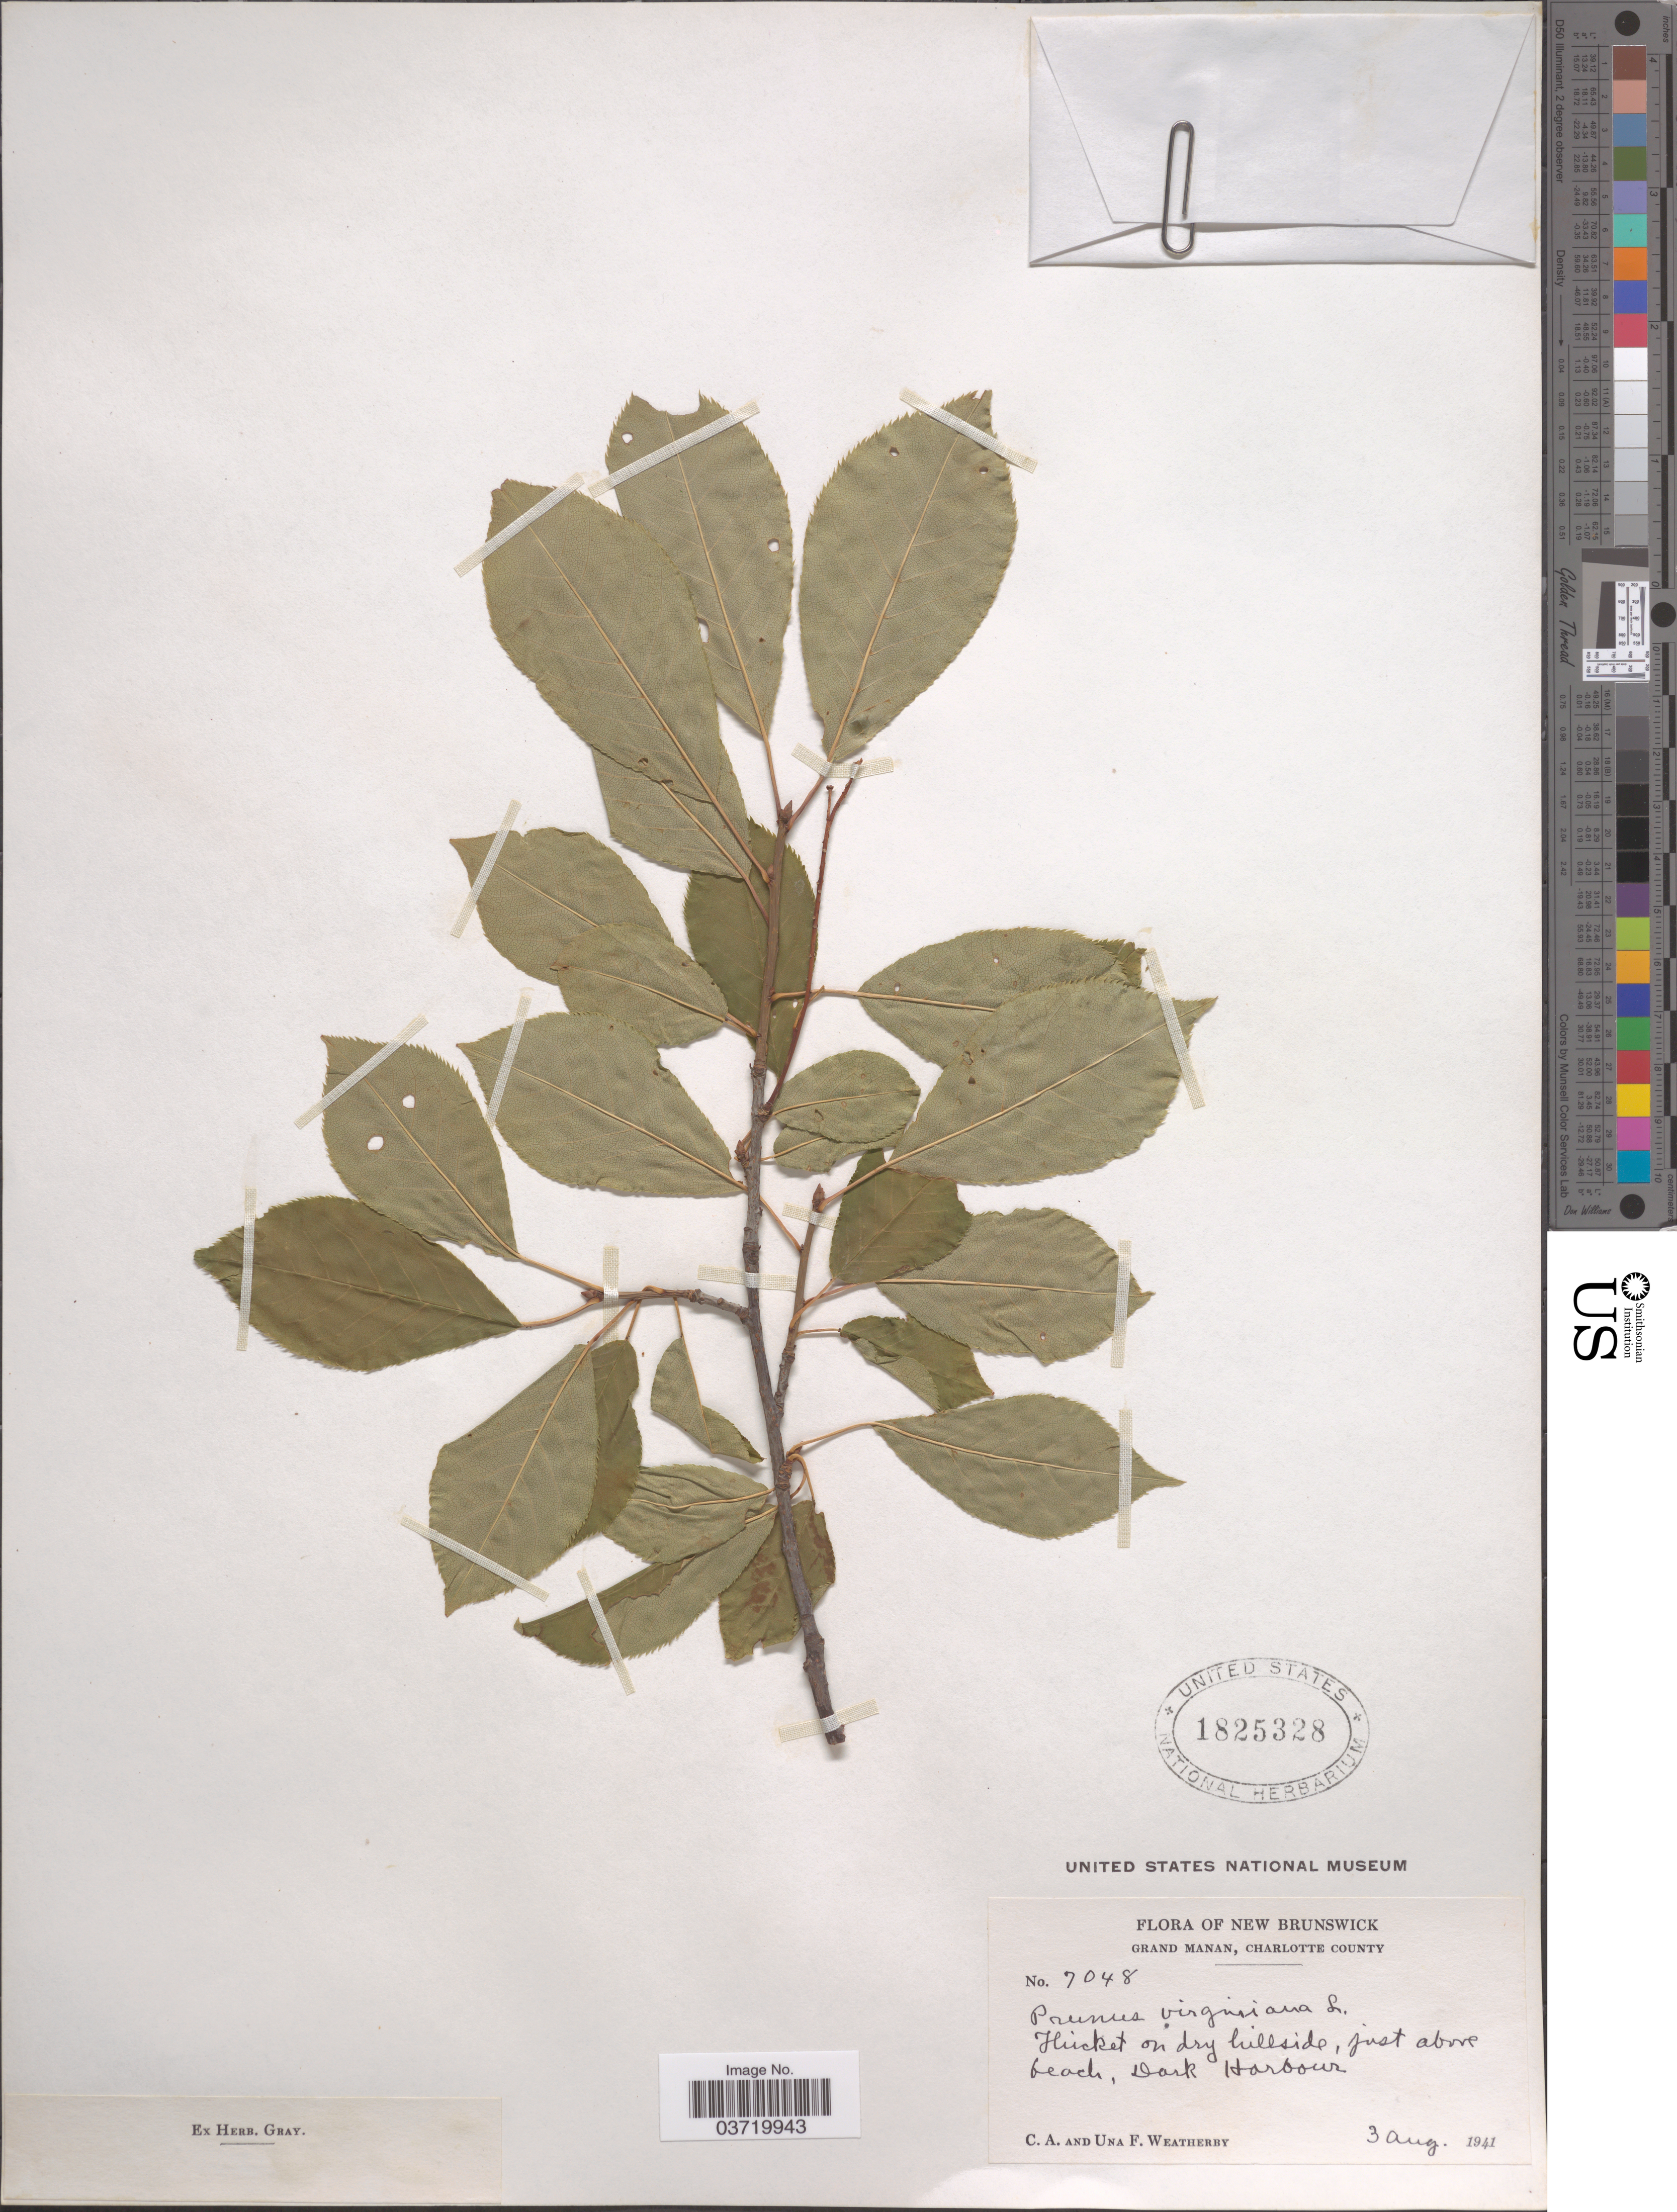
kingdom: Plantae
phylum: Tracheophyta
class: Magnoliopsida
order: Rosales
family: Rosaceae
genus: Prunus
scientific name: Prunus virginiana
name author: L.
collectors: C. A. Weatherby & U. Weatherby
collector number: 7048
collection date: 1941-08-03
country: Canada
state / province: New Brunswick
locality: Grand Manan, Charlotte County. Just above beach, Dark Harbour.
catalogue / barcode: US 1825328